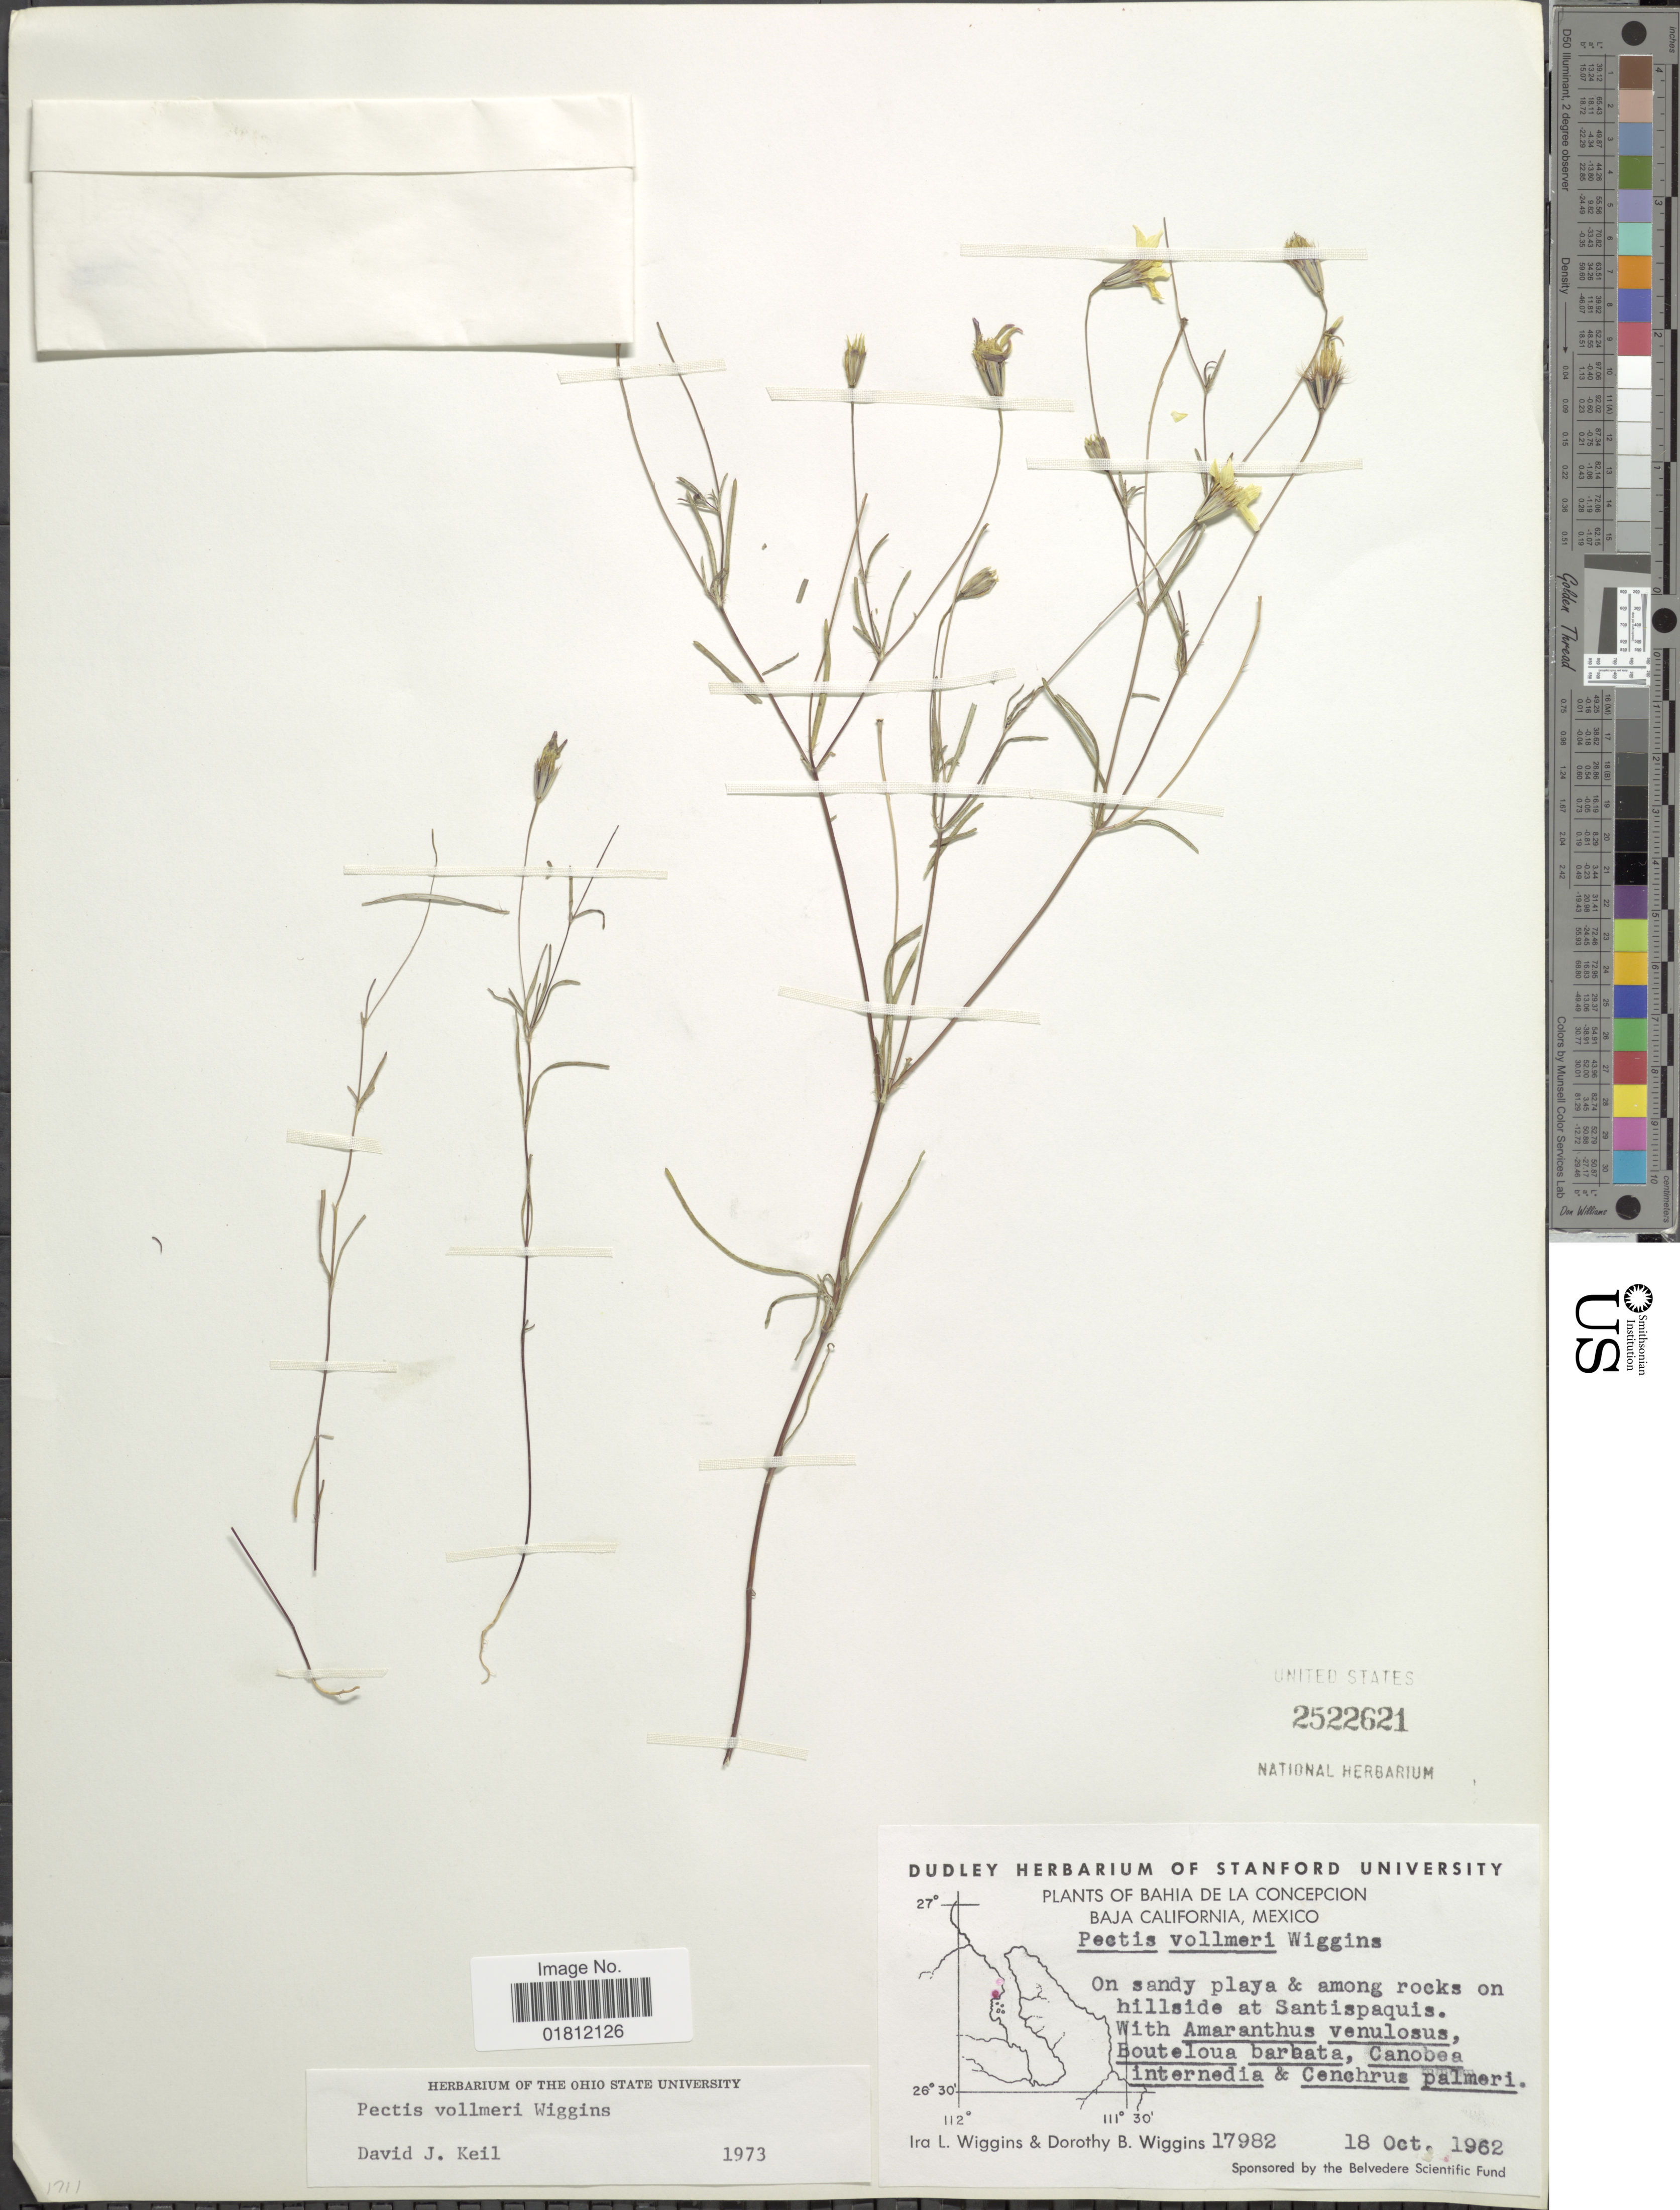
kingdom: Plantae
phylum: Tracheophyta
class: Magnoliopsida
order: Asterales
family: Asteraceae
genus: Pectis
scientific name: Pectis vollmeri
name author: Wiggins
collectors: I. L. Wiggins & D. B. Wiggins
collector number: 17982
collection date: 1962-10-18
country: Mexico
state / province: Baja California Sur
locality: Bahia de la Concepcion, Baja California. Mexico. On sandy playa & among rocks on hillside at Santispaquis.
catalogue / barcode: US 2522621